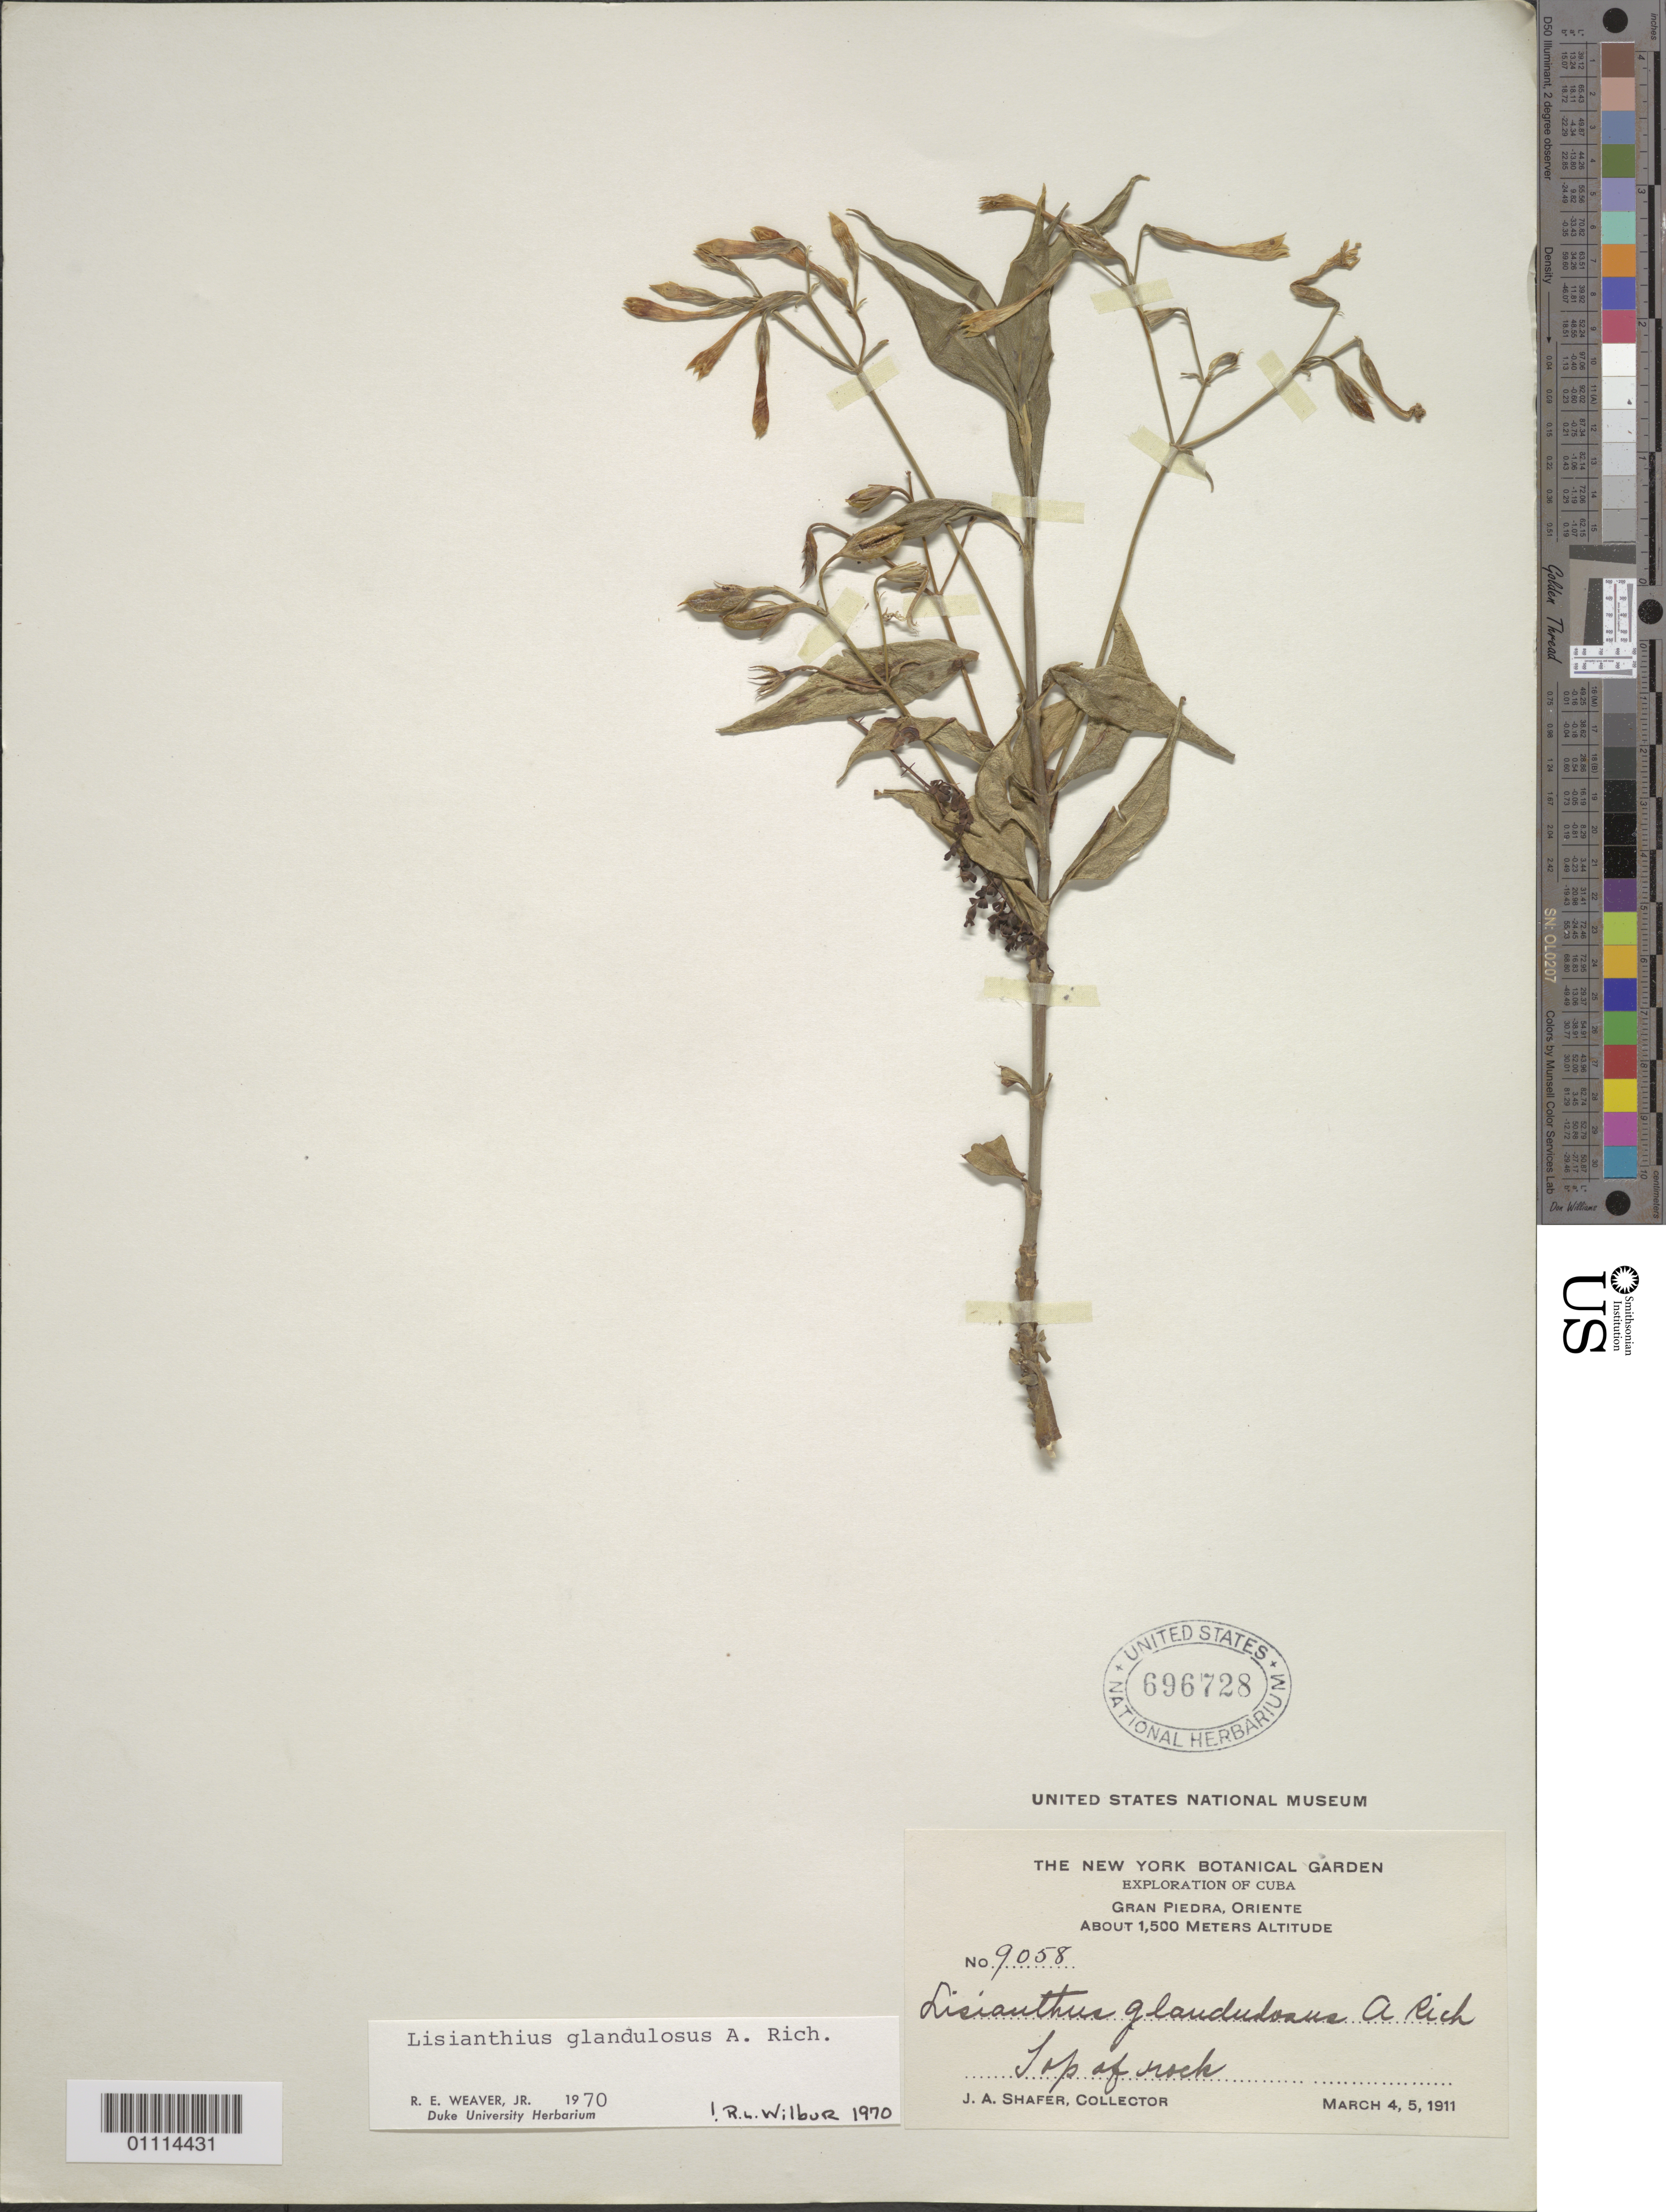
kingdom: Plantae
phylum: Tracheophyta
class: Magnoliopsida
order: Gentianales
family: Gentianaceae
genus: Lisianthius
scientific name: Lisianthius glandulosus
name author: A. Rich.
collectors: J. A. Shafer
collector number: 9058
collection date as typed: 04 Mar 1911 and 05 Mar 1911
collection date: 1911-03-04,1911-03-05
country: Cuba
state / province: Santiago de Cuba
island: Cuba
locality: Gran Piedra, Oriente Top of rock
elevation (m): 1500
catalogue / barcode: US 696728